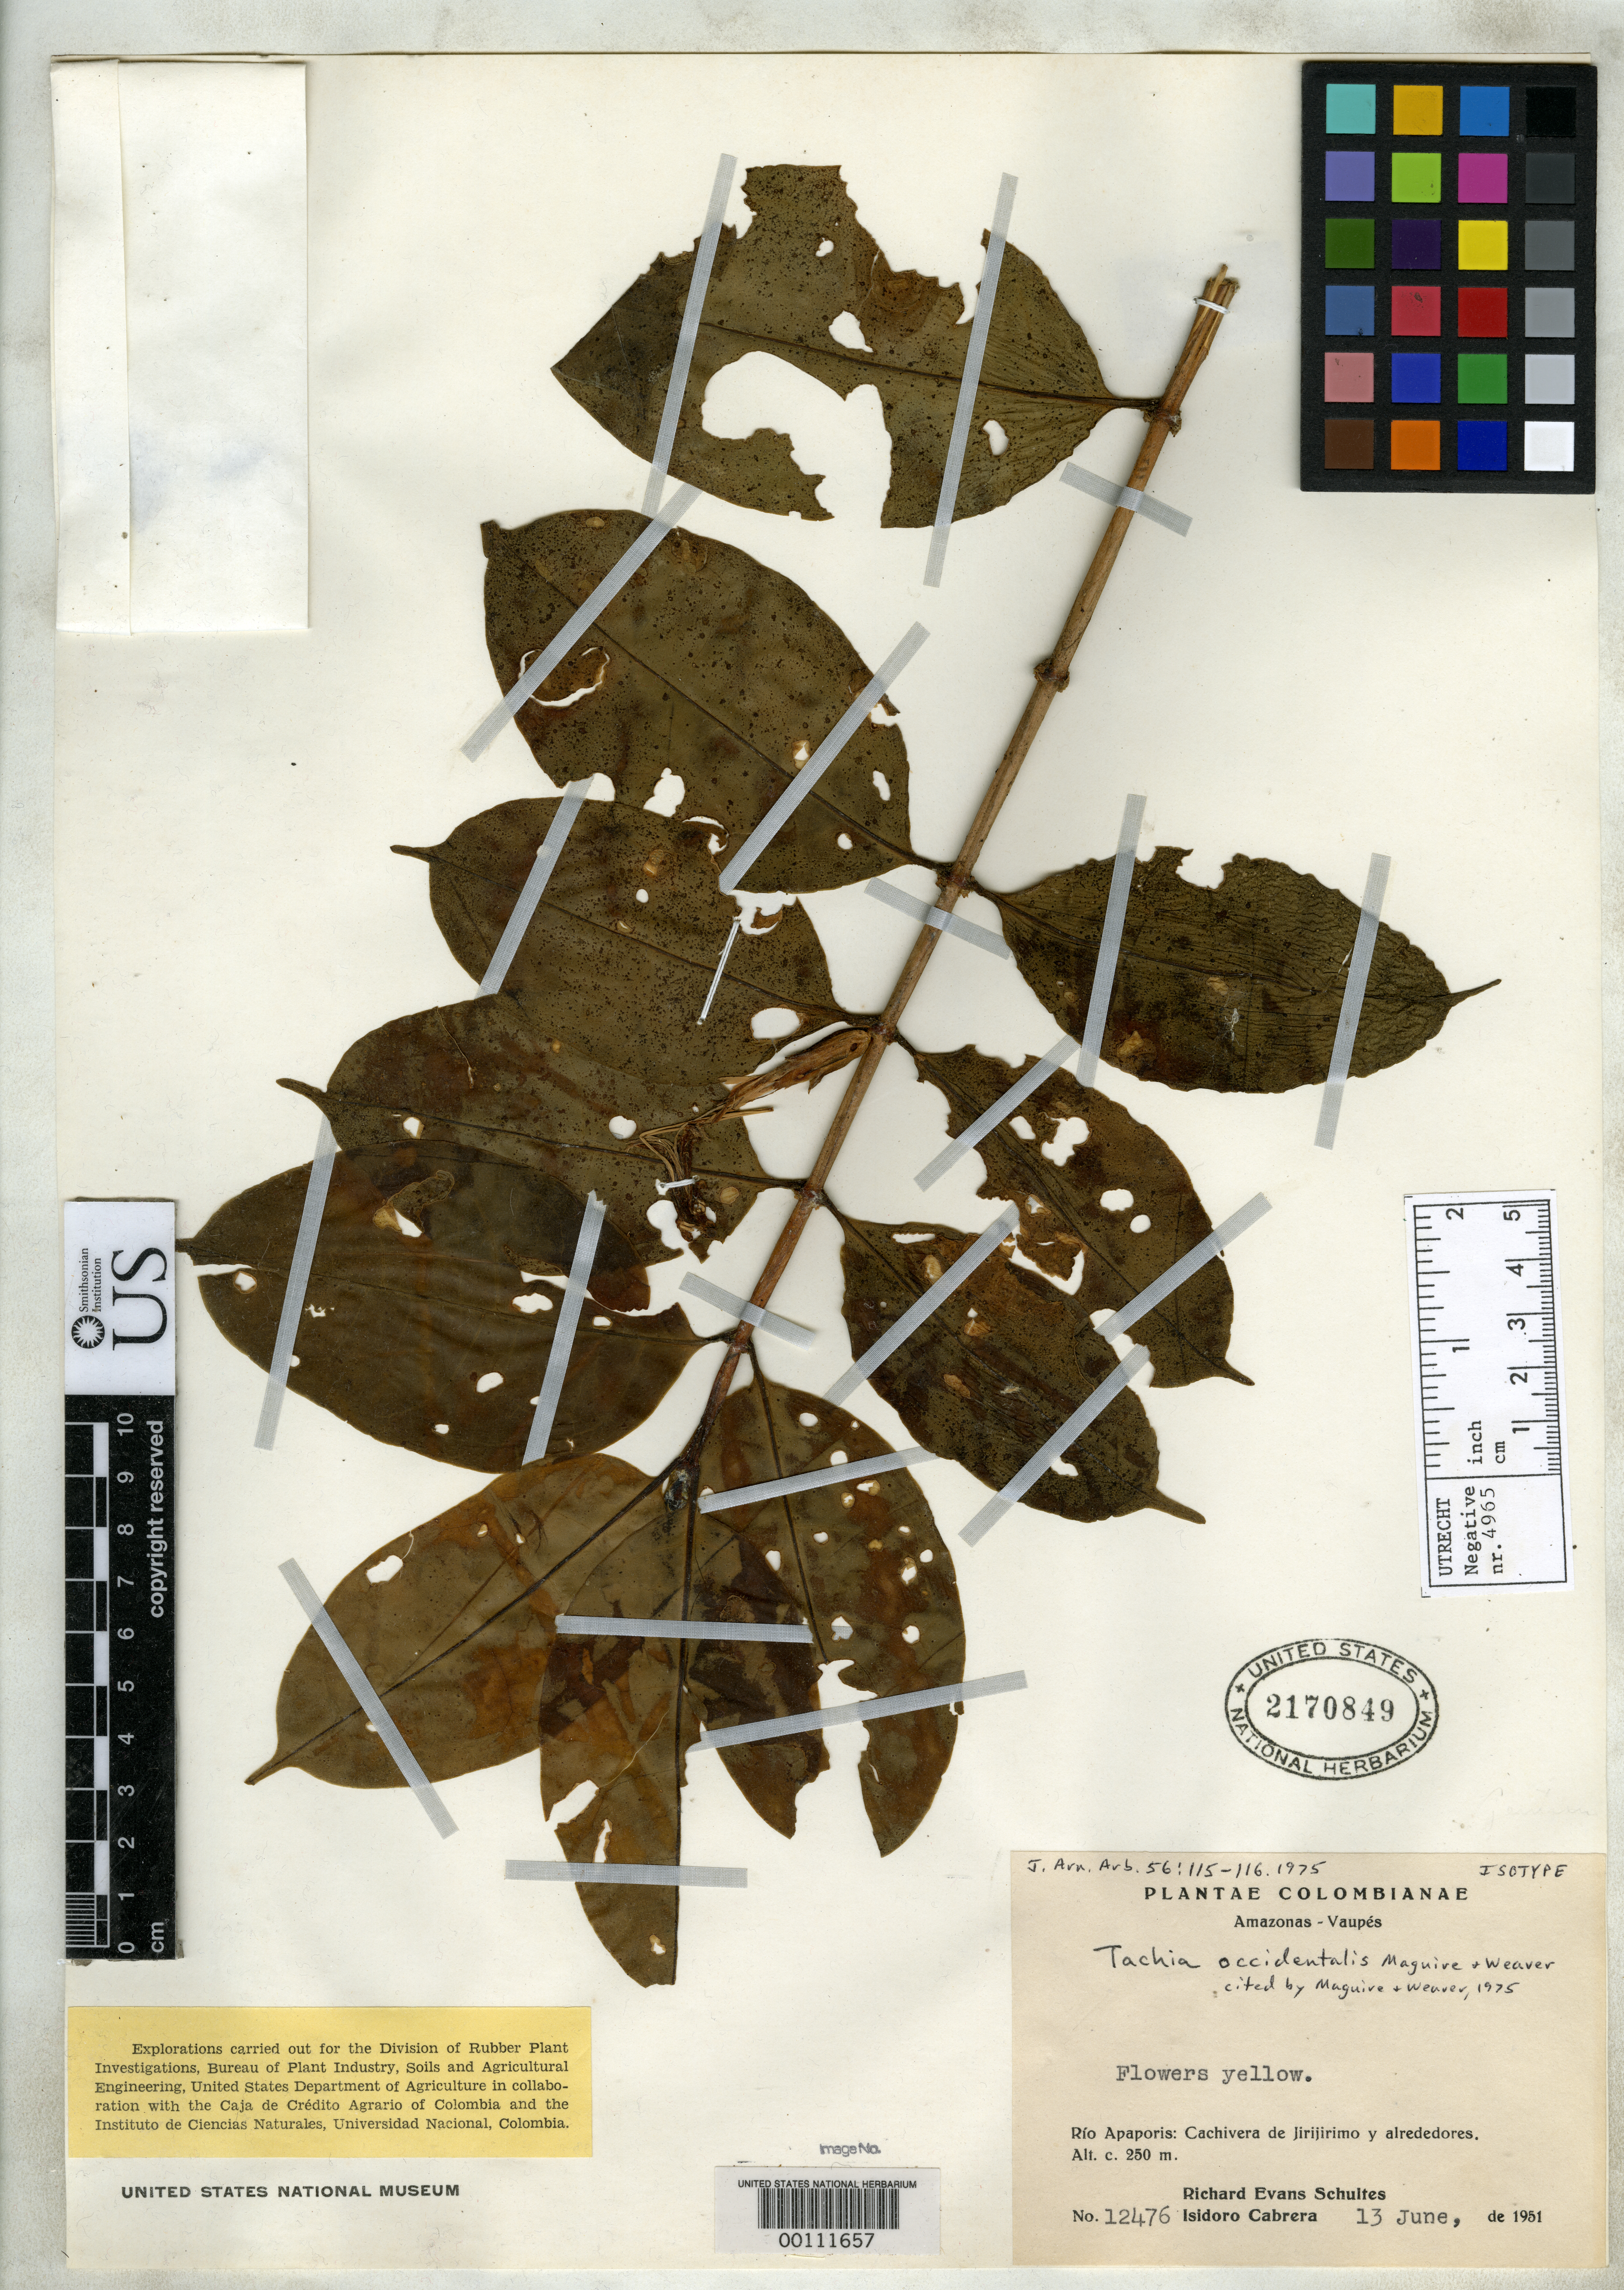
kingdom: Plantae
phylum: Tracheophyta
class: Magnoliopsida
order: Gentianales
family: Gentianaceae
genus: Tachia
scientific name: Tachia occidentalis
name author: Maguire & Weaver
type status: Isotype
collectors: R. E. Schultes & I. Cabrera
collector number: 12476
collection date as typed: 13 Jun 1951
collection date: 1951-06-13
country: Colombia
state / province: Amazônas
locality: Vaupes, Rio Apaporis, Cachivera de Jirijirimo & Alrededores.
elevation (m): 250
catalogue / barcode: US 2170849